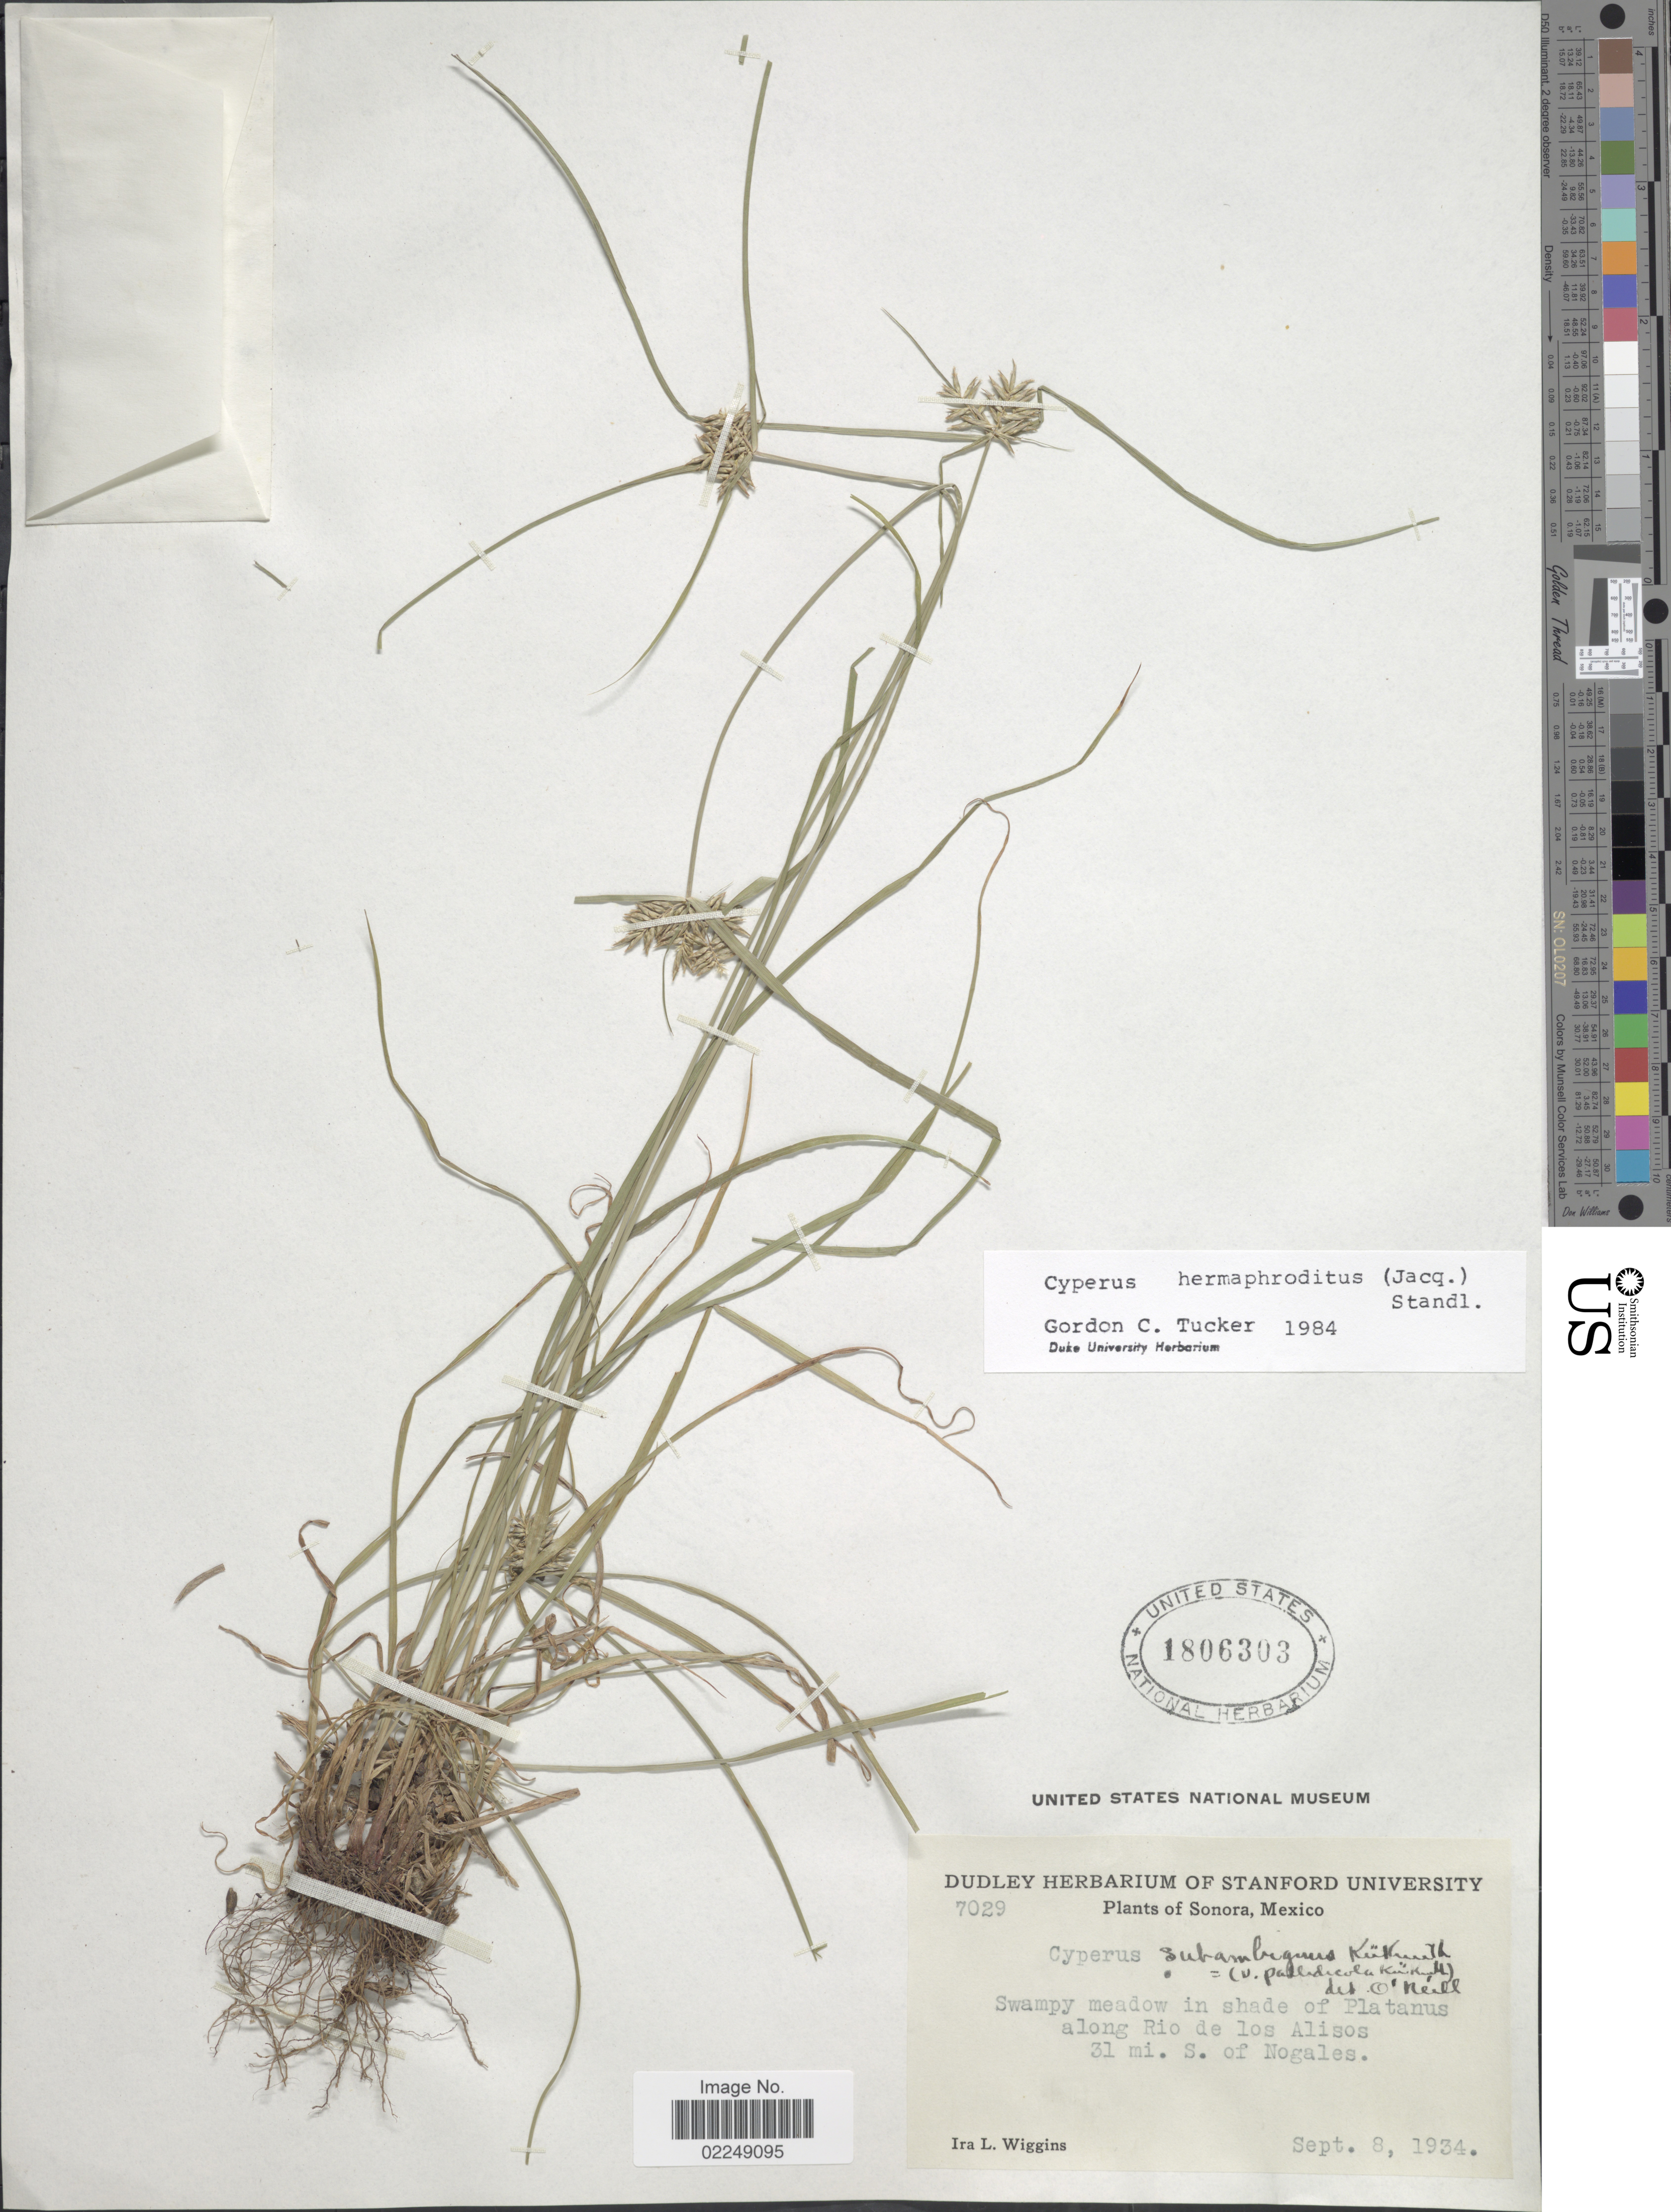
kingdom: Plantae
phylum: Tracheophyta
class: Liliopsida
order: Poales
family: Cyperaceae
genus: Cyperus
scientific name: Cyperus hermaphroditus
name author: (Jacq.) Standl.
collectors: I. L. Wiggins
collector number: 7029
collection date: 1934-09-08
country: Mexico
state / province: Sonora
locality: Swampy meadow in shade of Platanus along Rio de los Alisos, 31 mi. S. of Nogales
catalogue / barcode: US 1806303